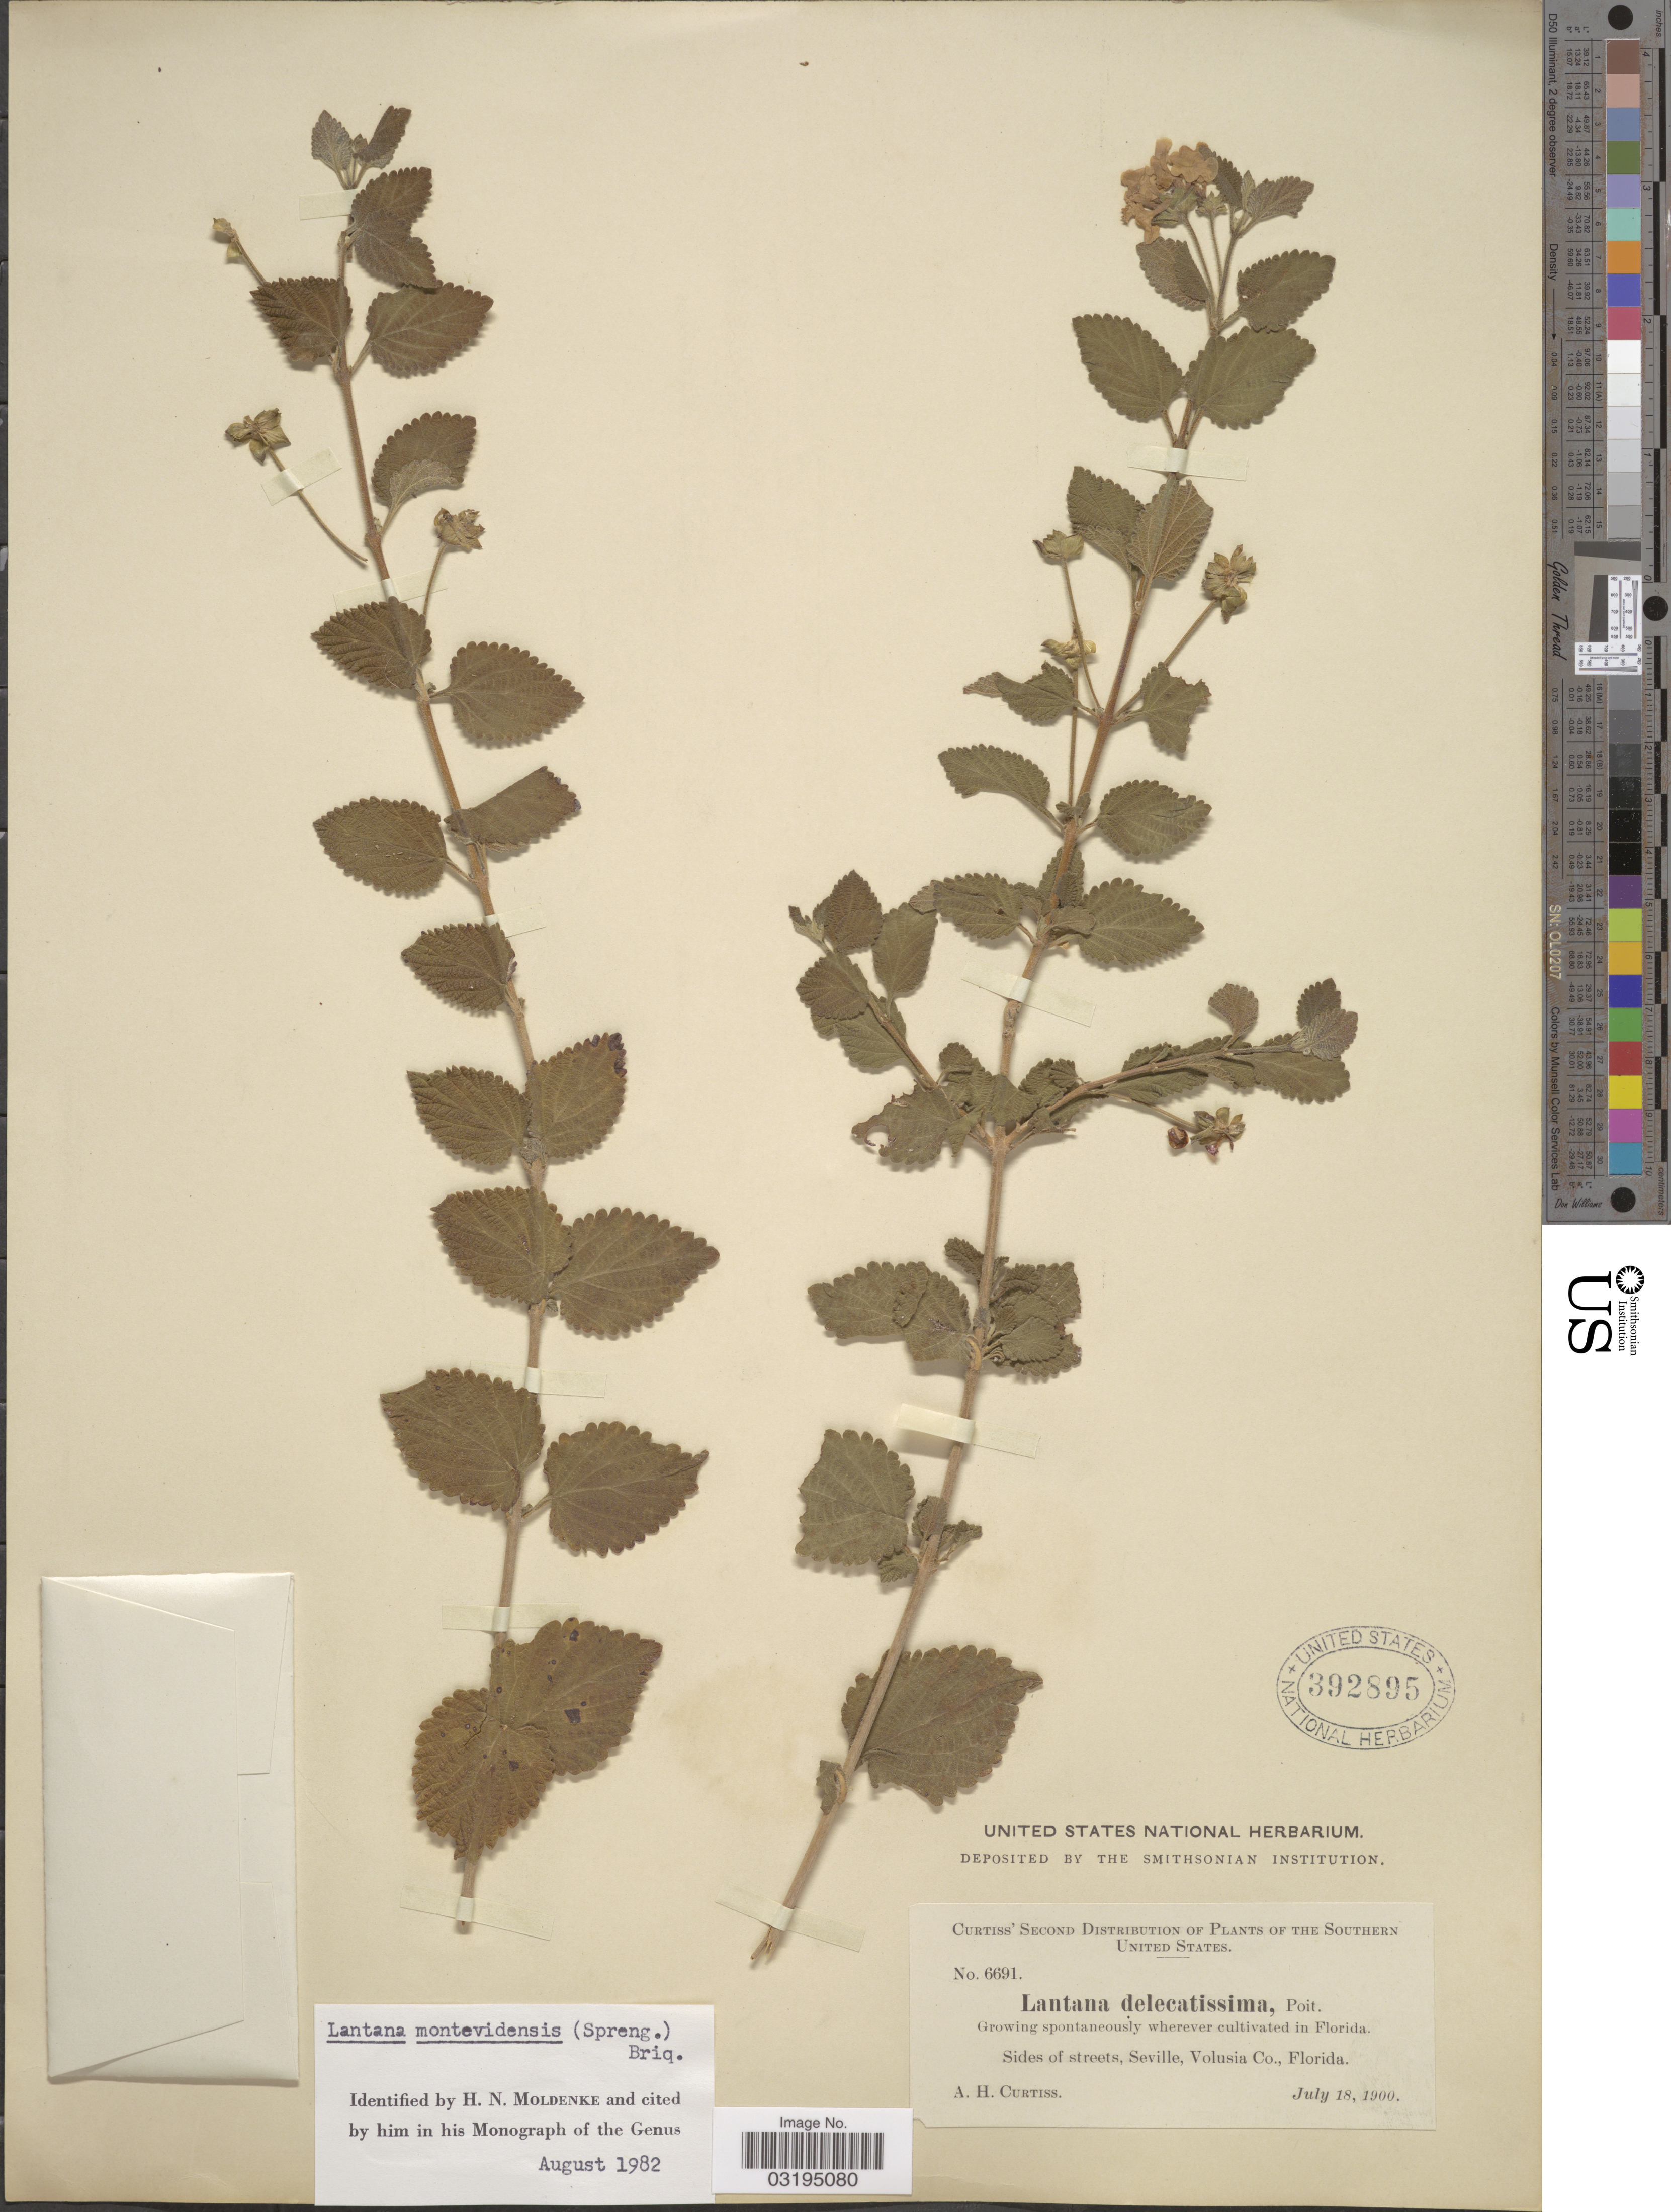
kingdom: Plantae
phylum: Tracheophyta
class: Magnoliopsida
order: Lamiales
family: Verbenaceae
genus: Lantana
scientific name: Lantana montevidensis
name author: (Spreng.) Briq.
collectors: A. H. Curtiss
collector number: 6691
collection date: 1900-07-18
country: United States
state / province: Florida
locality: Southern United States. Sides of streets, Seville, Volusia Co.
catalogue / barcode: US 392895